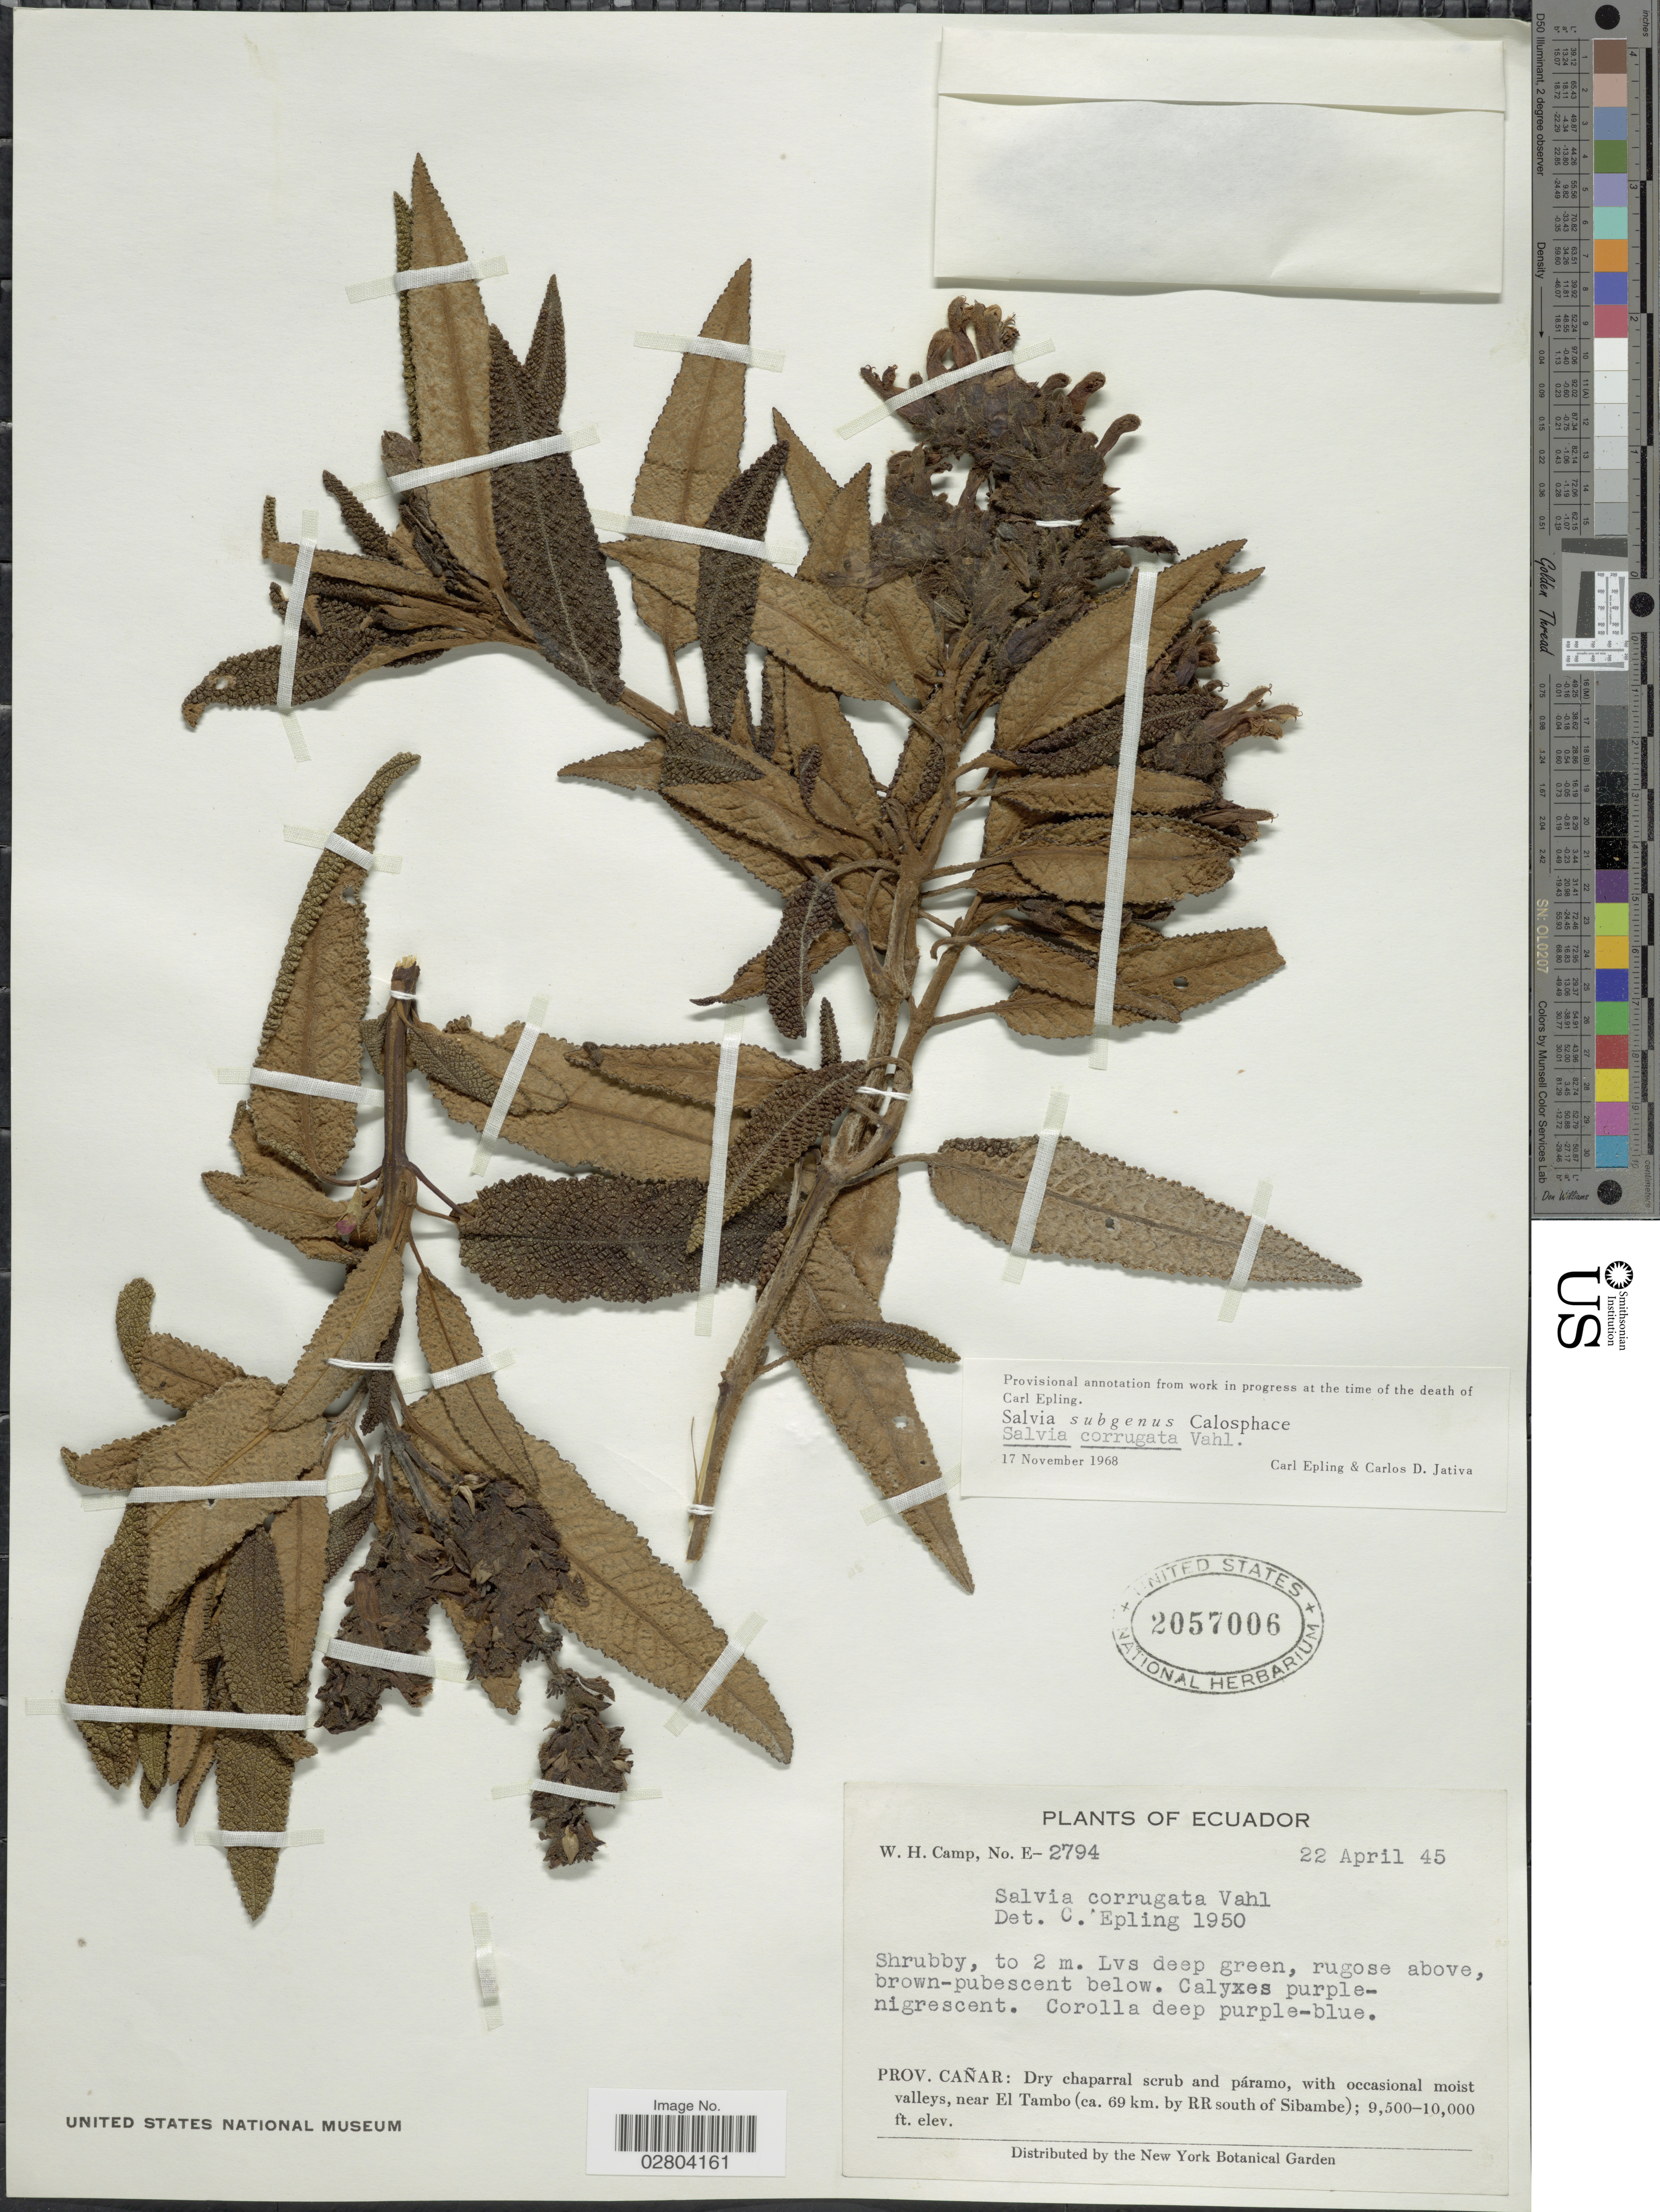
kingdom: Plantae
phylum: Tracheophyta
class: Magnoliopsida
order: Lamiales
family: Lamiaceae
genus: Salvia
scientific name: Salvia corrugata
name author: Vahl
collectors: W. H. Camp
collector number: E-2794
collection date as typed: Transcribed d/m/y: 22/4/45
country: Ecuador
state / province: Cañar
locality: Dry chaparral scrub and páramo, with occasional moist valleys, near El Tambo (ca. 69 km. by RR south of Sibambe).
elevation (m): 2896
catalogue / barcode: US 2057006